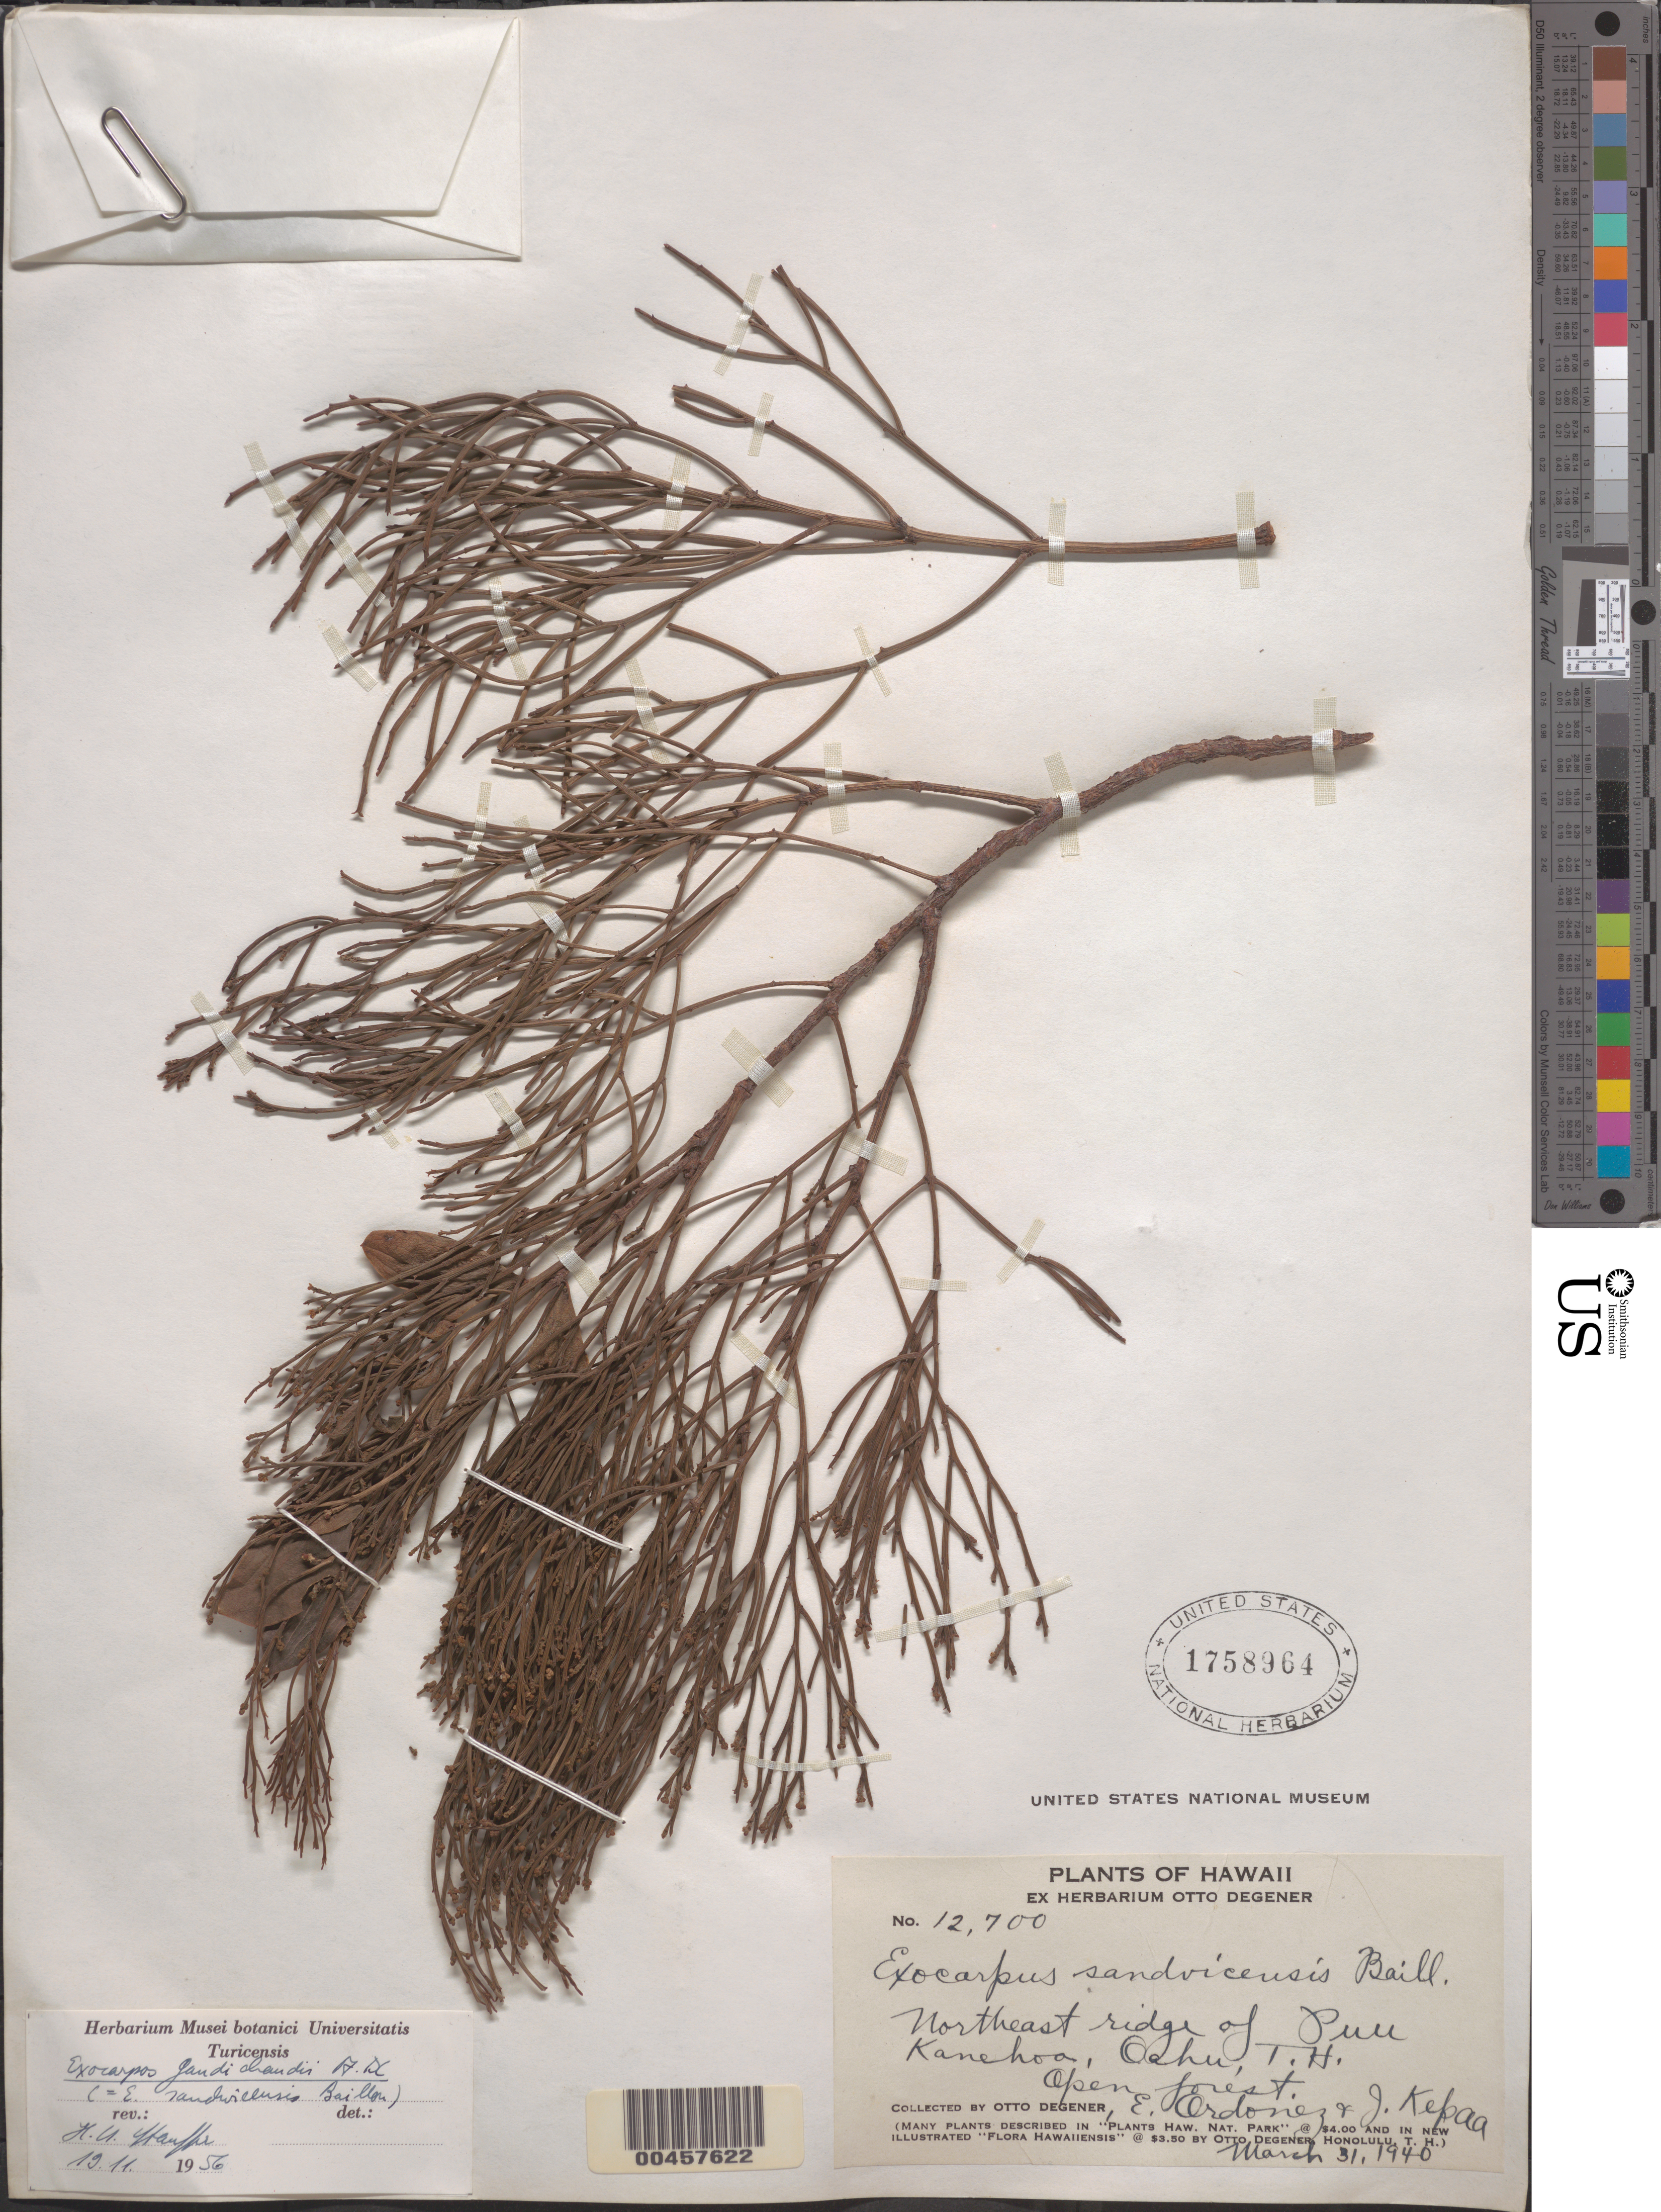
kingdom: Plantae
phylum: Tracheophyta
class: Magnoliopsida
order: Santalales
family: Santalaceae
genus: Exocarpos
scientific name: Exocarpos gaudichaudii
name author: A. DC.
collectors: O. Degener, E. Ordonez & J. Kepaa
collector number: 12700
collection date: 1940-03-31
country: United States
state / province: Hawaii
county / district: Honolulu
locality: Northeast ridge of Puu Kanehoa, Oahu, T. H. Open forest.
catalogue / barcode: US 1758964